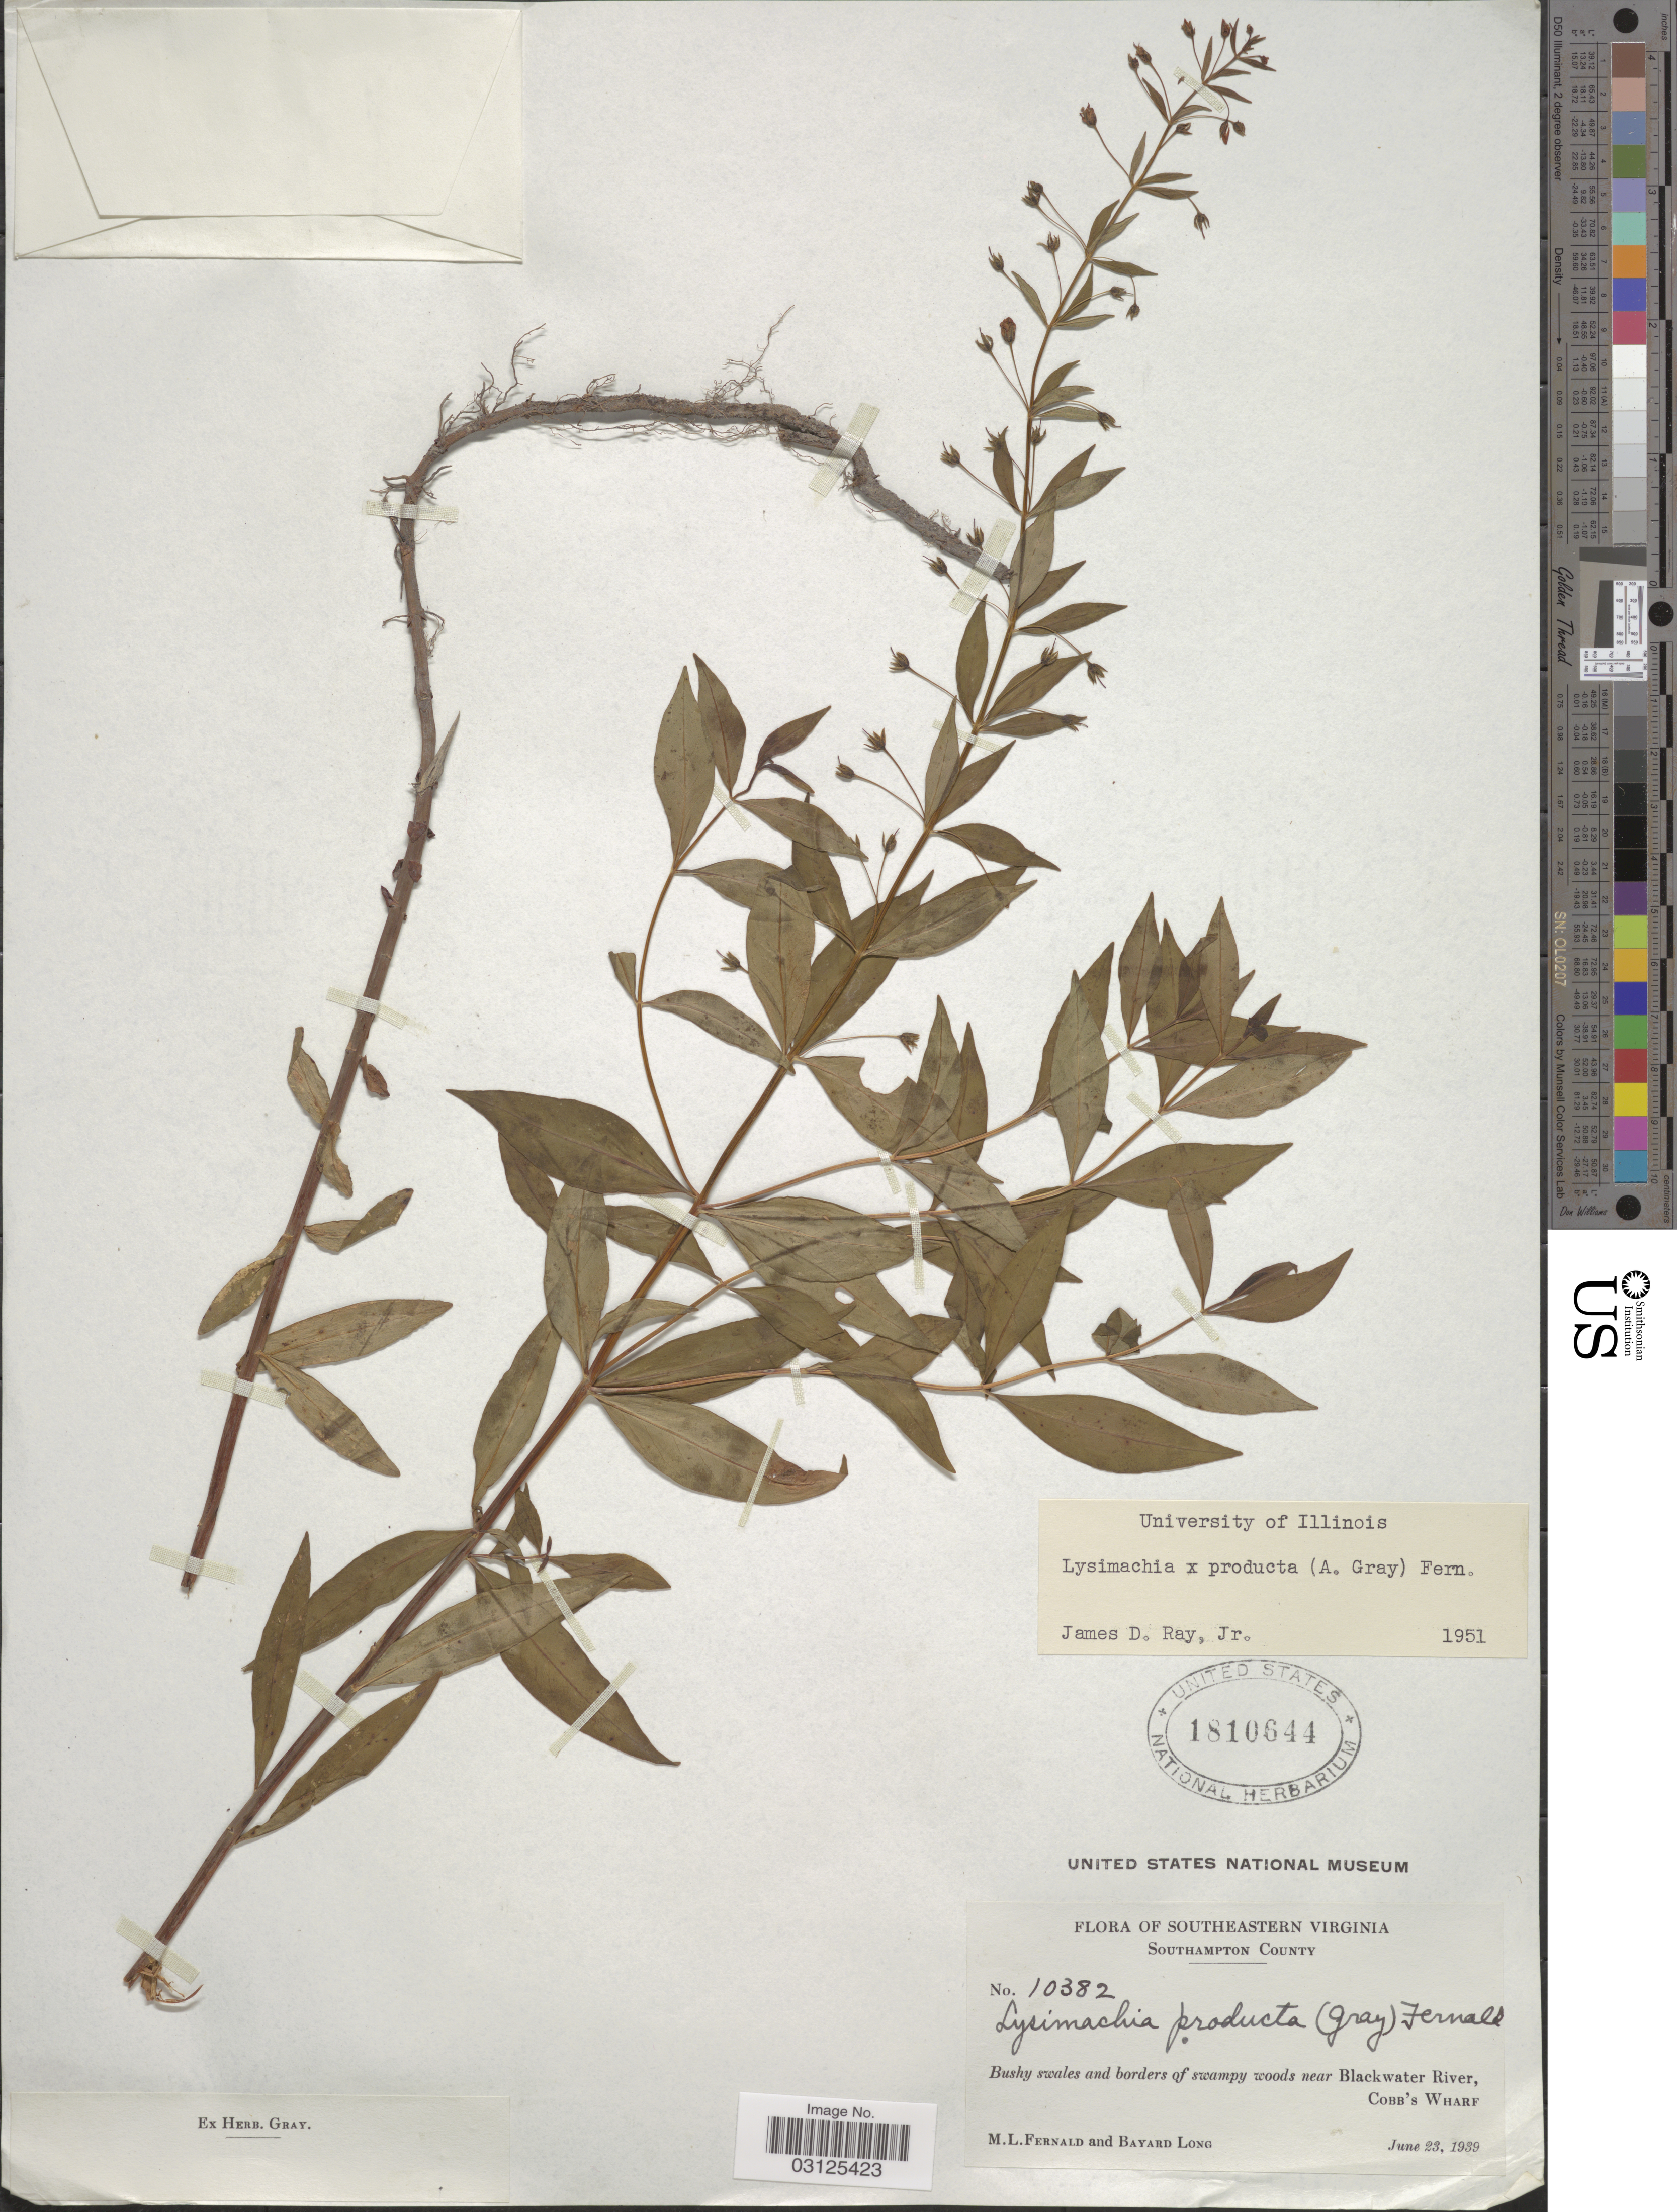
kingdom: Plantae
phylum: Tracheophyta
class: Magnoliopsida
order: Ericales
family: Primulaceae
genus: Lysimachia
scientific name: Lysimachia x producta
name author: (A. Gray) Fernald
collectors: M. L. Fernald & B. Long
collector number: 10382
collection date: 1939-06-23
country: United States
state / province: Virginia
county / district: Southampton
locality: Southeastern Virginia, Southampton County, Bushy swales and borders of swampy woods near Blackwater River, Cobb's Wharf.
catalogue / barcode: US 1810644